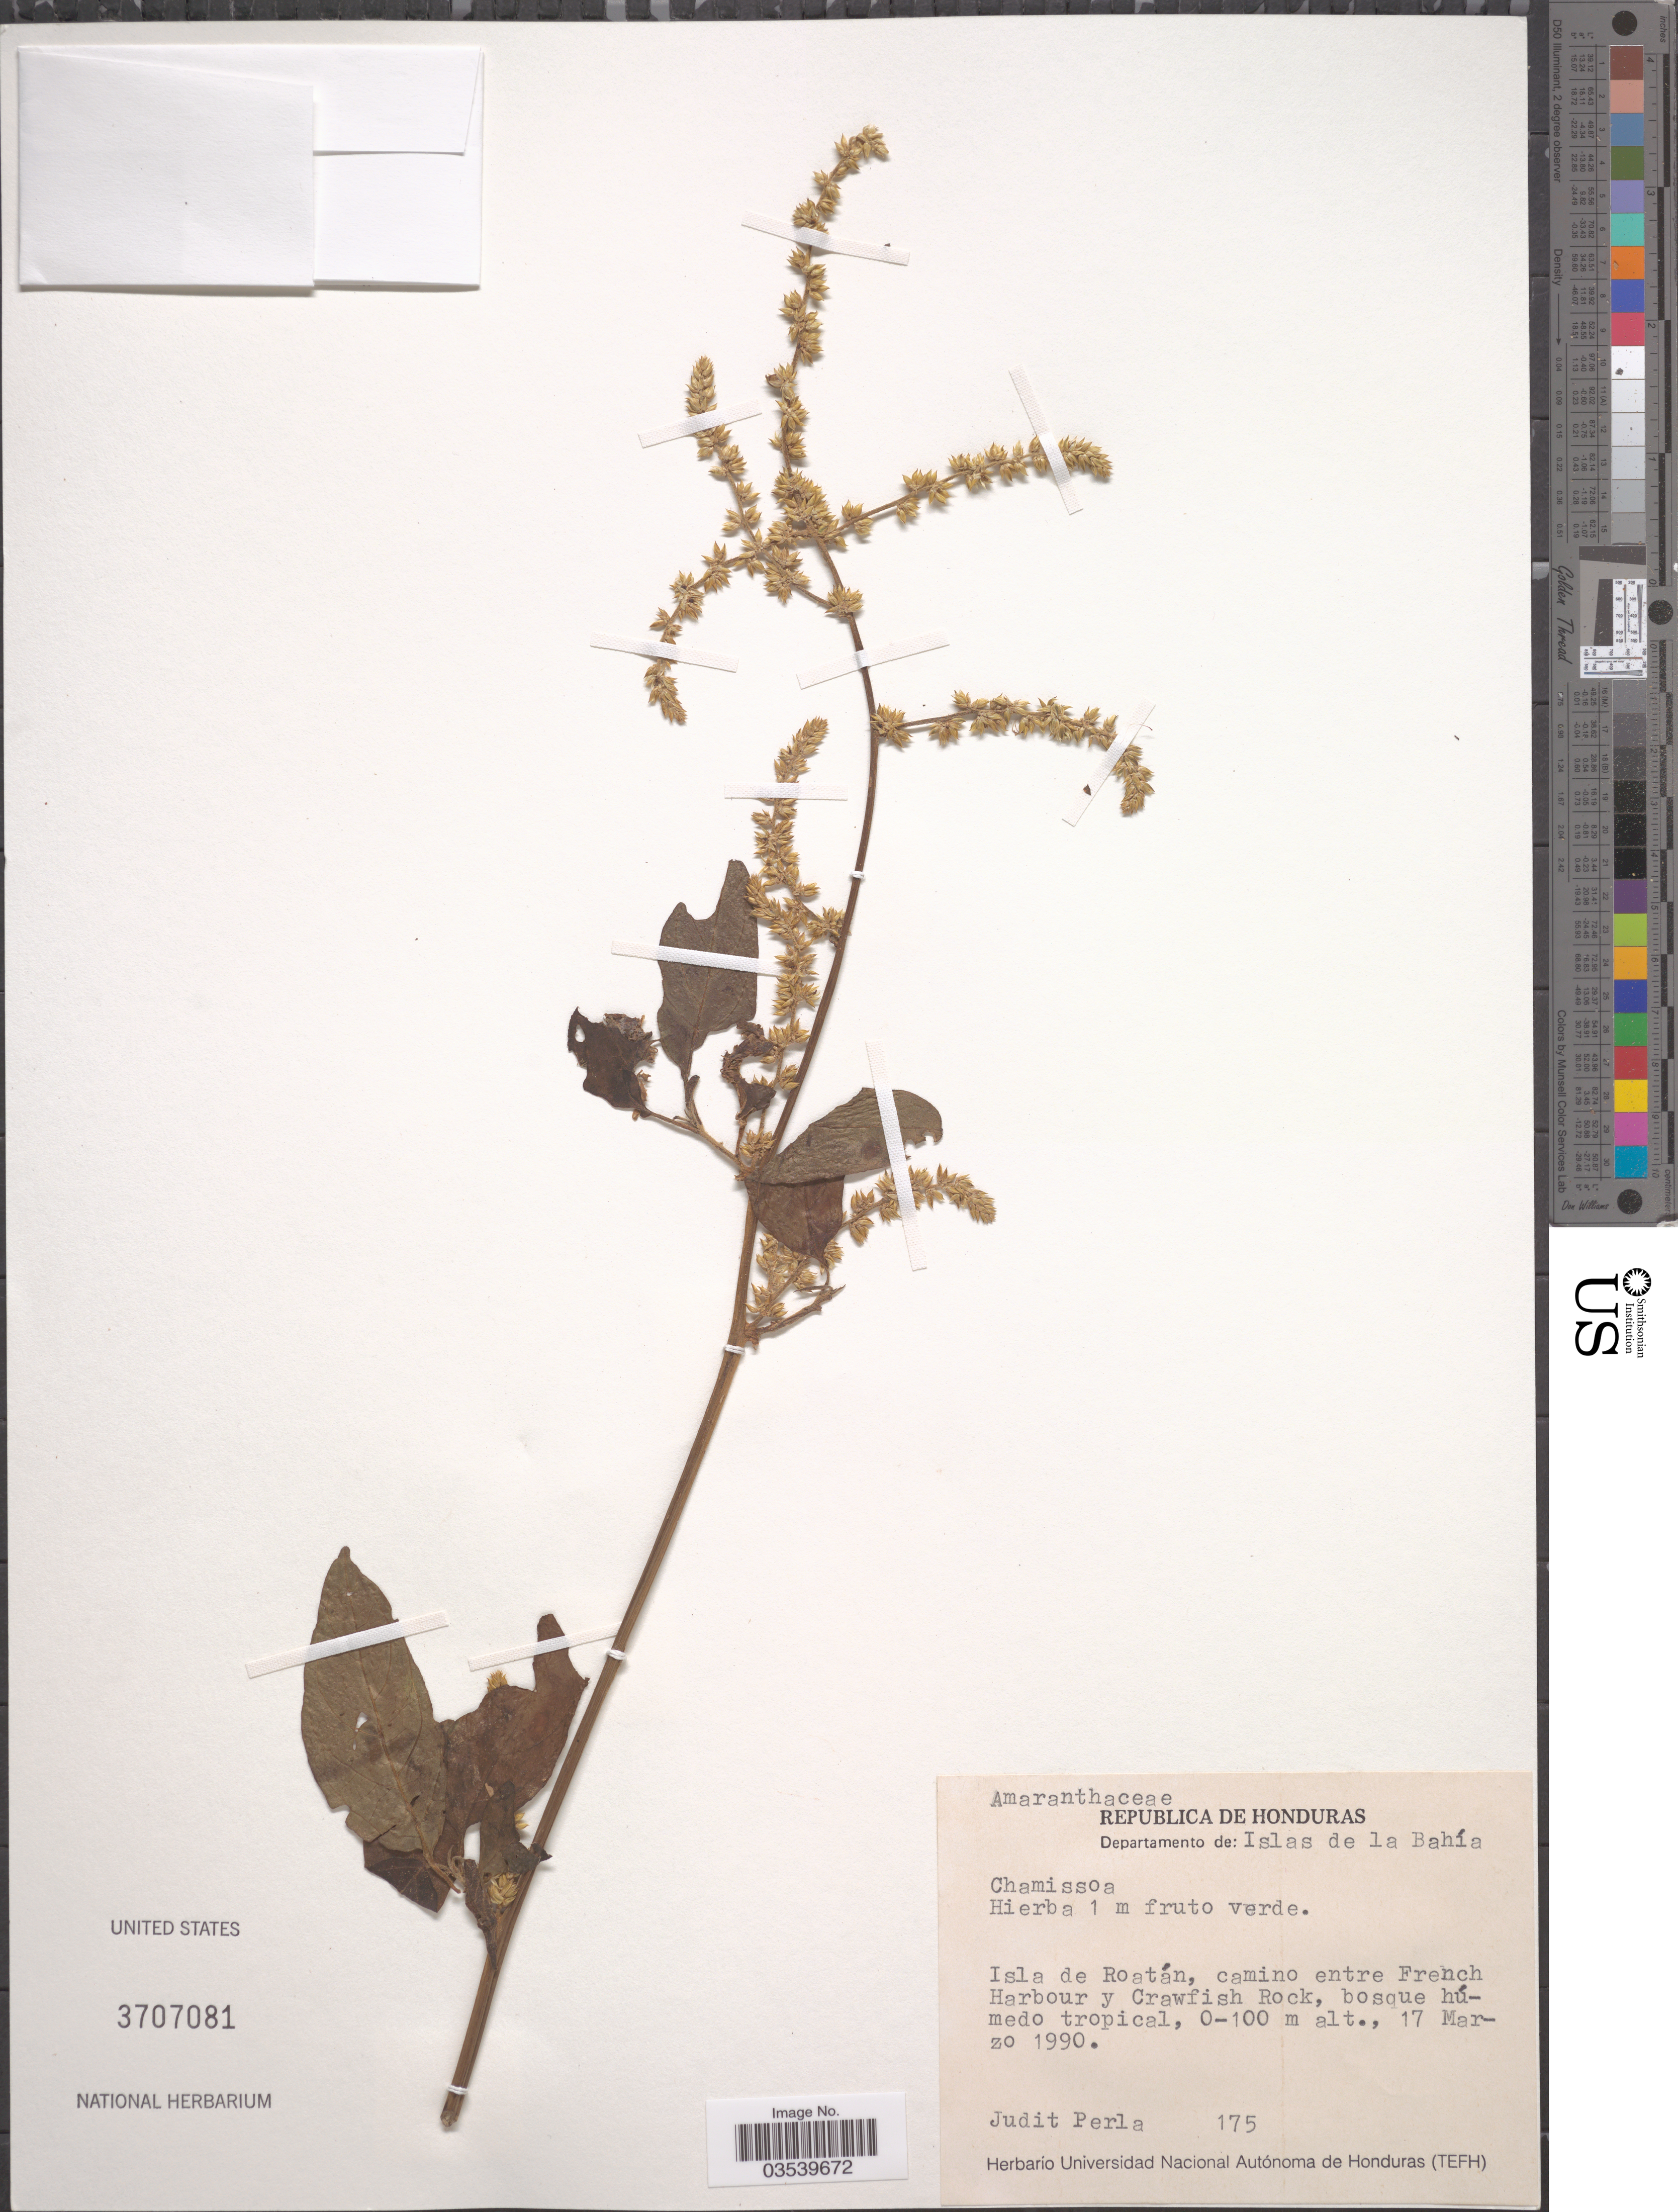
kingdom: Plantae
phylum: Tracheophyta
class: Magnoliopsida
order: Caryophyllales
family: Amaranthaceae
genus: Chamissoa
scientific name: Chamissoa sp.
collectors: J. Perla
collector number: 175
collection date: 1990-03-17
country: Honduras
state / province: Islas de la Bahía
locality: Departamento de: Islas de la Bahía. Isla de Roatán, camino entre French Harbour y Crawfish Rock, bosque húmedo tropical.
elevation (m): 0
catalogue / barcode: US 3707081